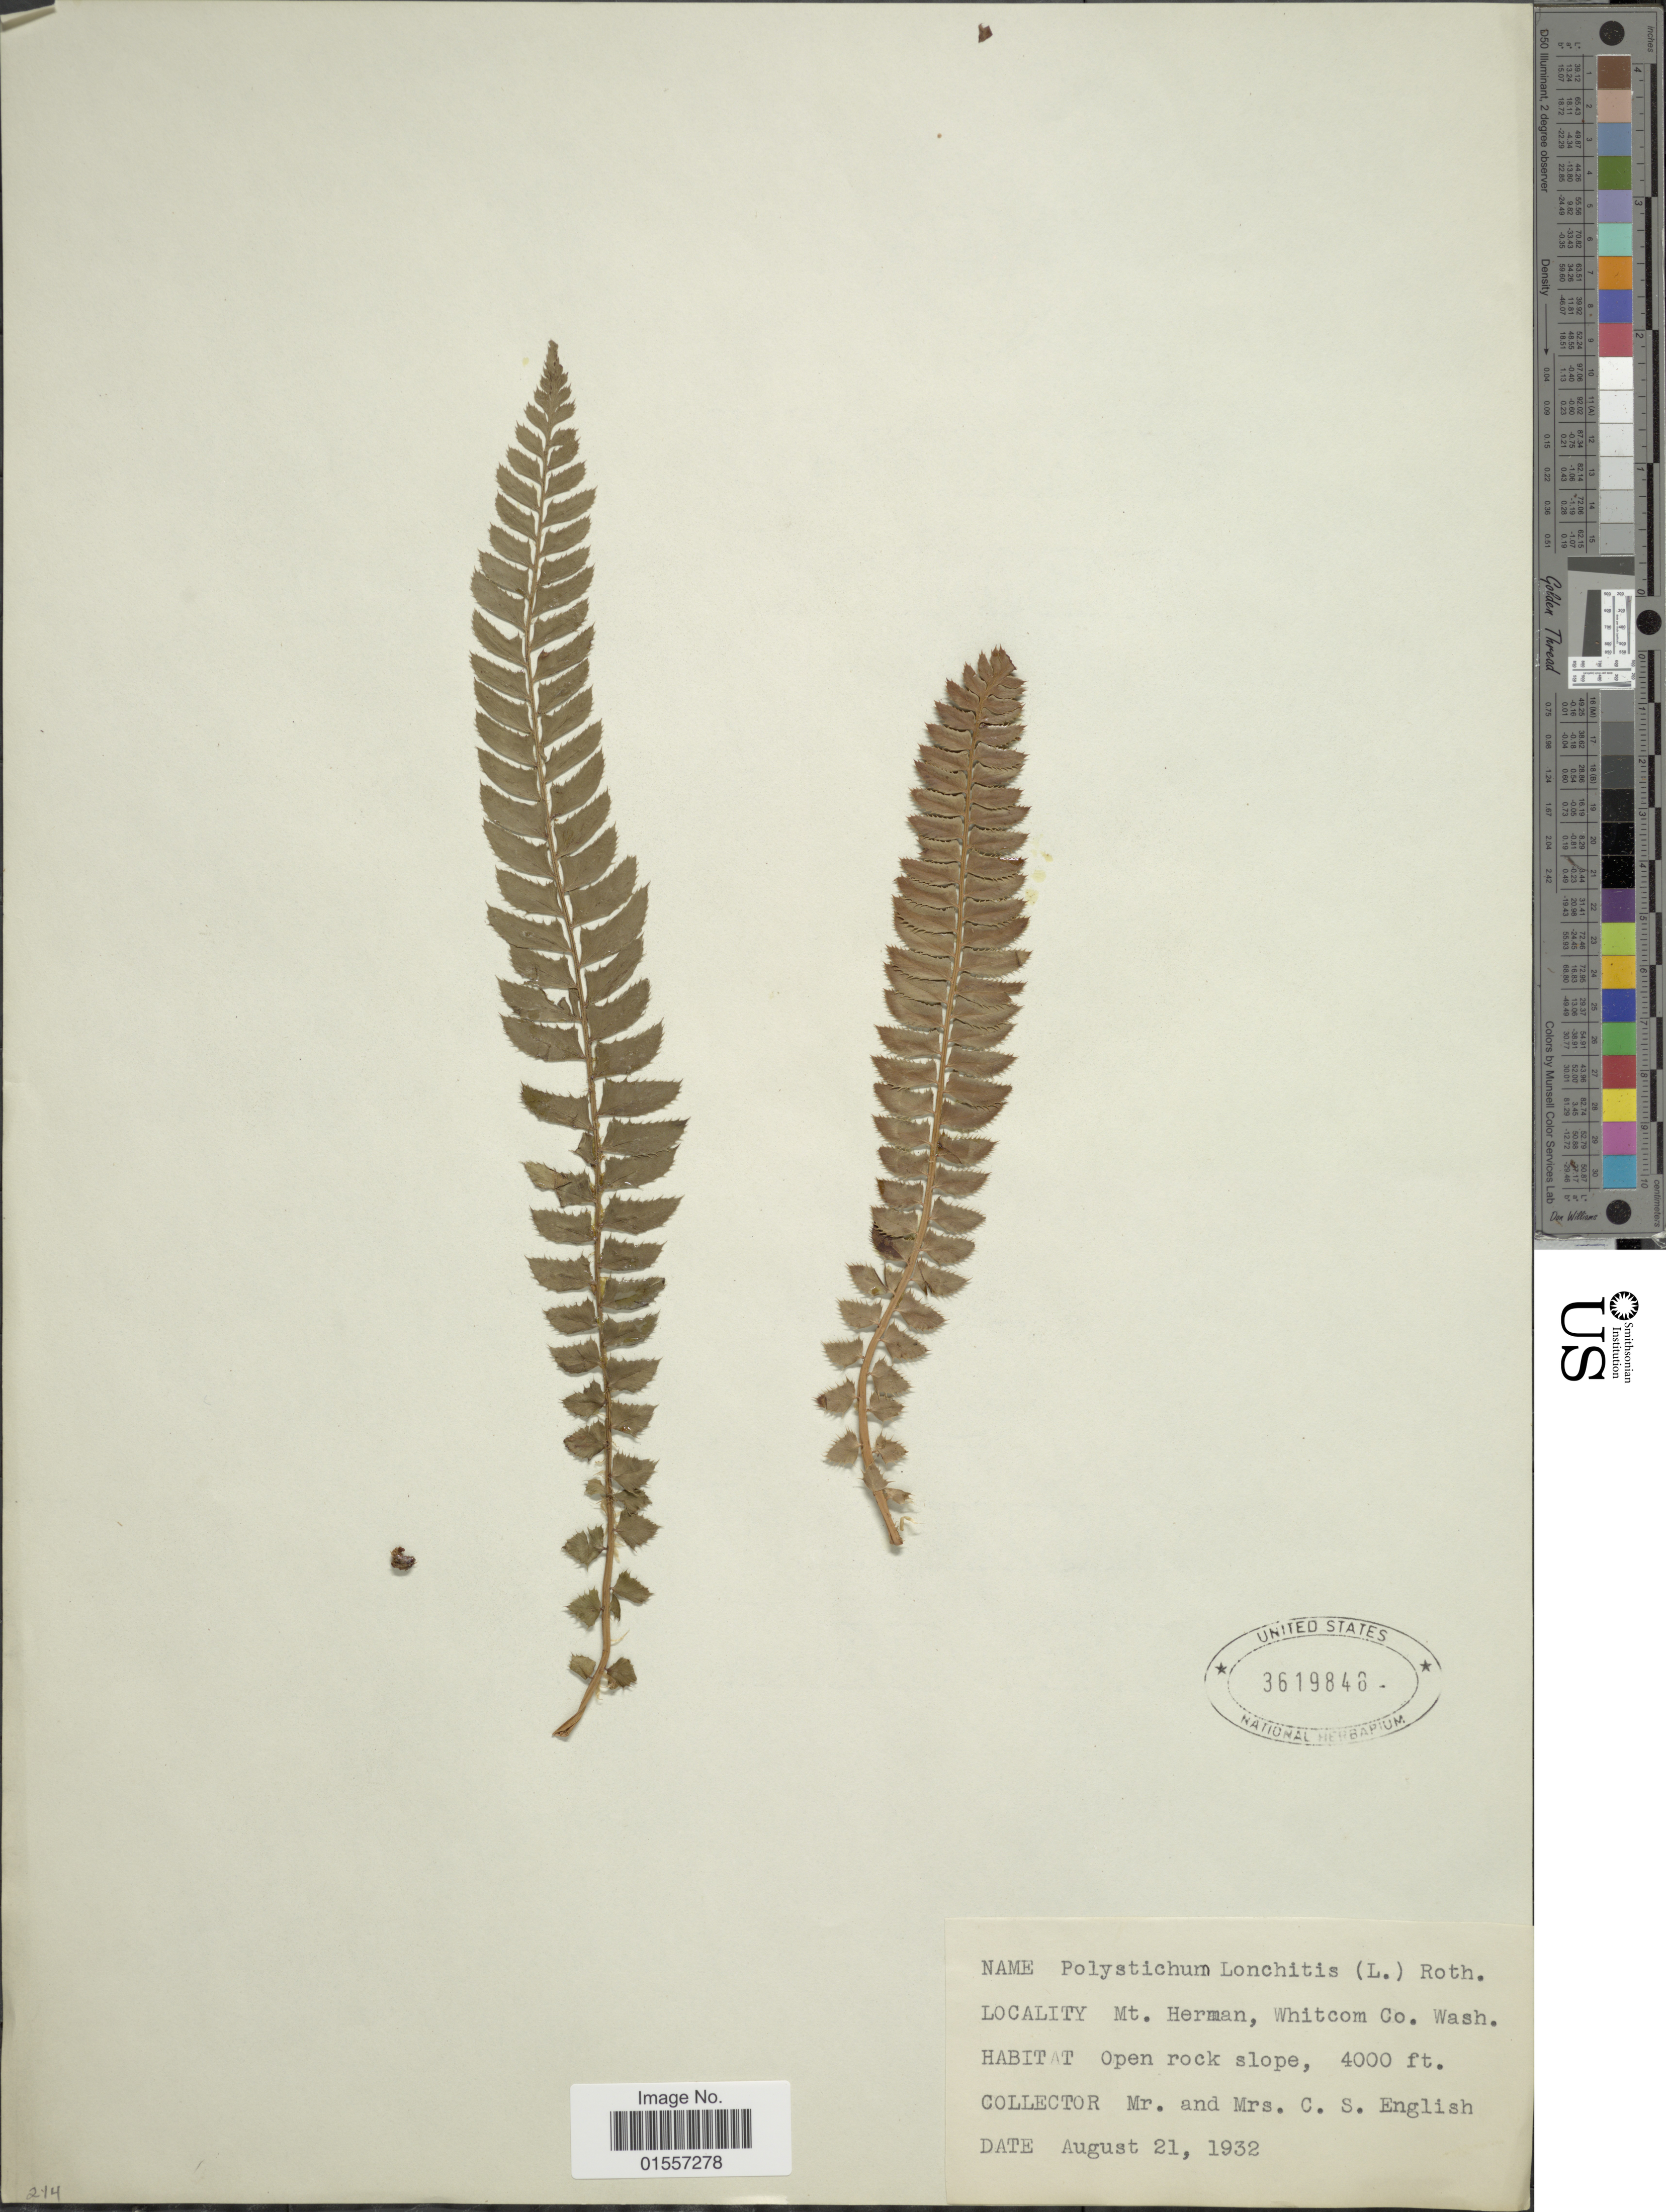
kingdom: Plantae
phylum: Tracheophyta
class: Polypodiopsida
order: Polypodiales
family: Dryopteridaceae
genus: Polystichum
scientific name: Polystichum lonchitis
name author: (Roth) L.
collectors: C. English & M. English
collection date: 1932-08-21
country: United States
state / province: Washington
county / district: Whatcom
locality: Mt. Herman, Whitcom Co.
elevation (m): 1219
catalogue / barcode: US 3619848